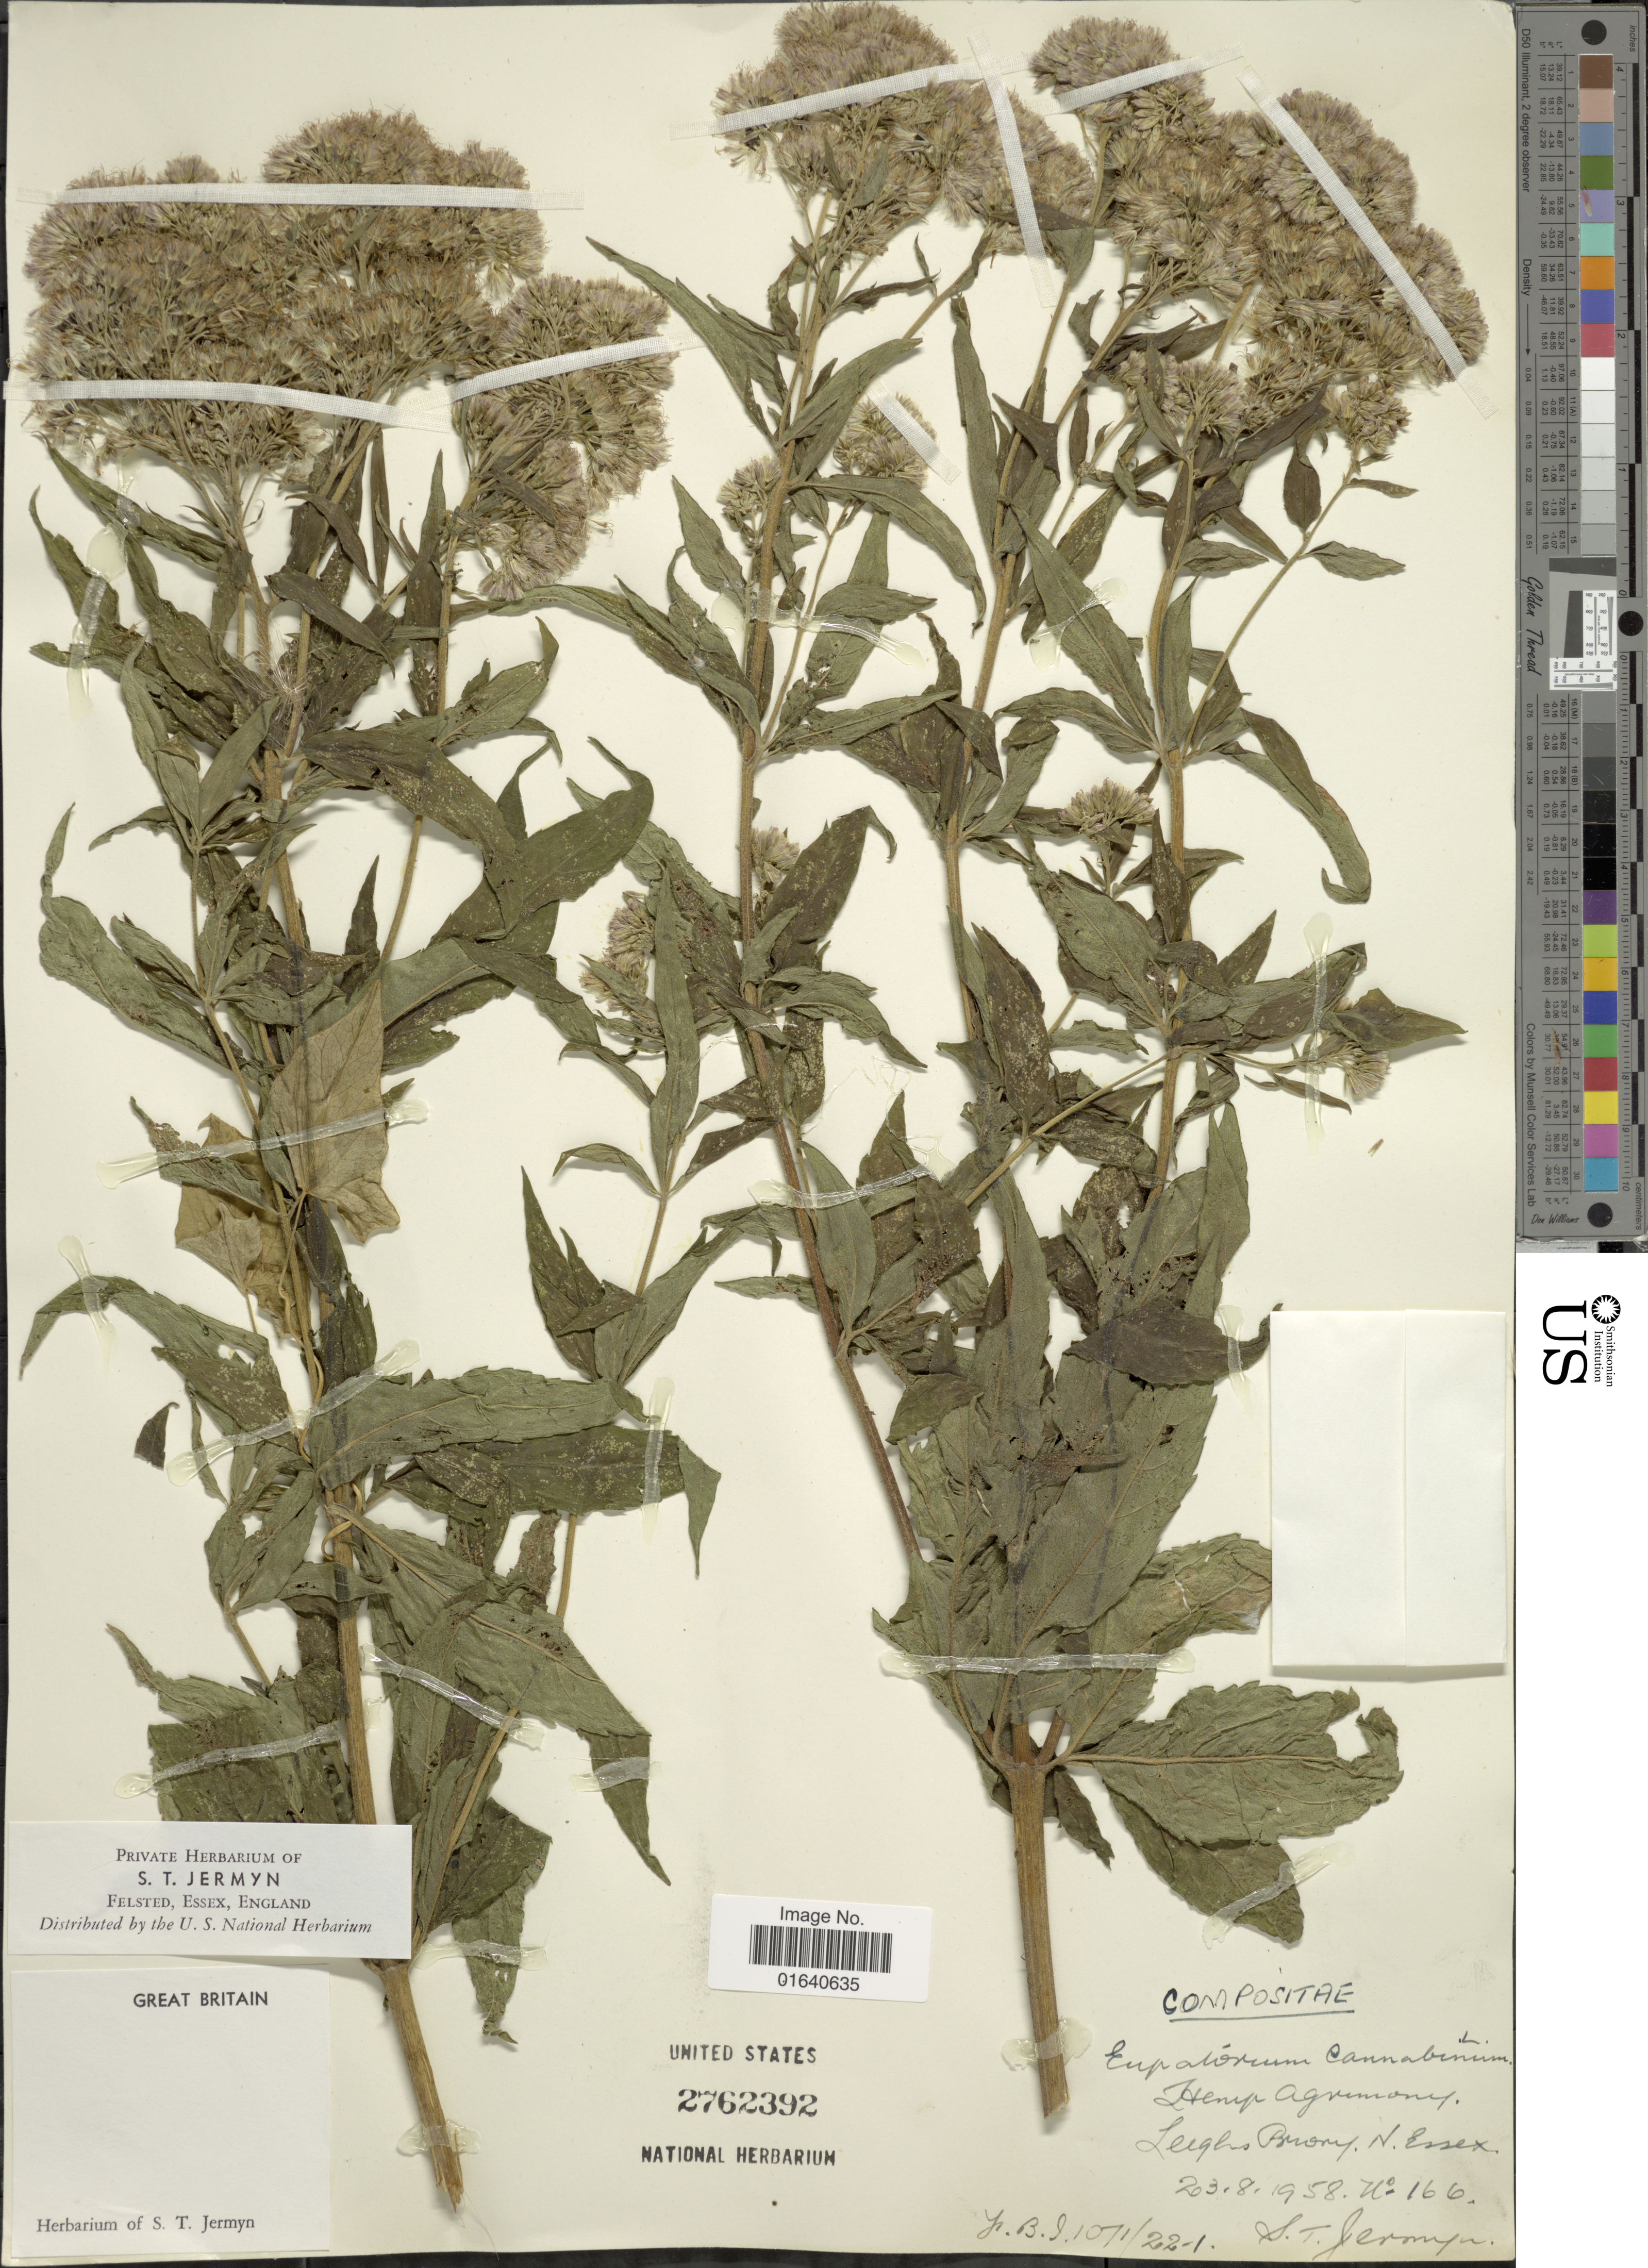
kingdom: Plantae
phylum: Tracheophyta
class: Magnoliopsida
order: Asterales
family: Asteraceae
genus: Eupatorium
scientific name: Eupatorium cannabinum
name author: L.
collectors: S. Jermyn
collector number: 166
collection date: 1958-08-23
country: United Kingdom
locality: Great Britain, Leighs Brown, N. Essex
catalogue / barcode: US 2762392